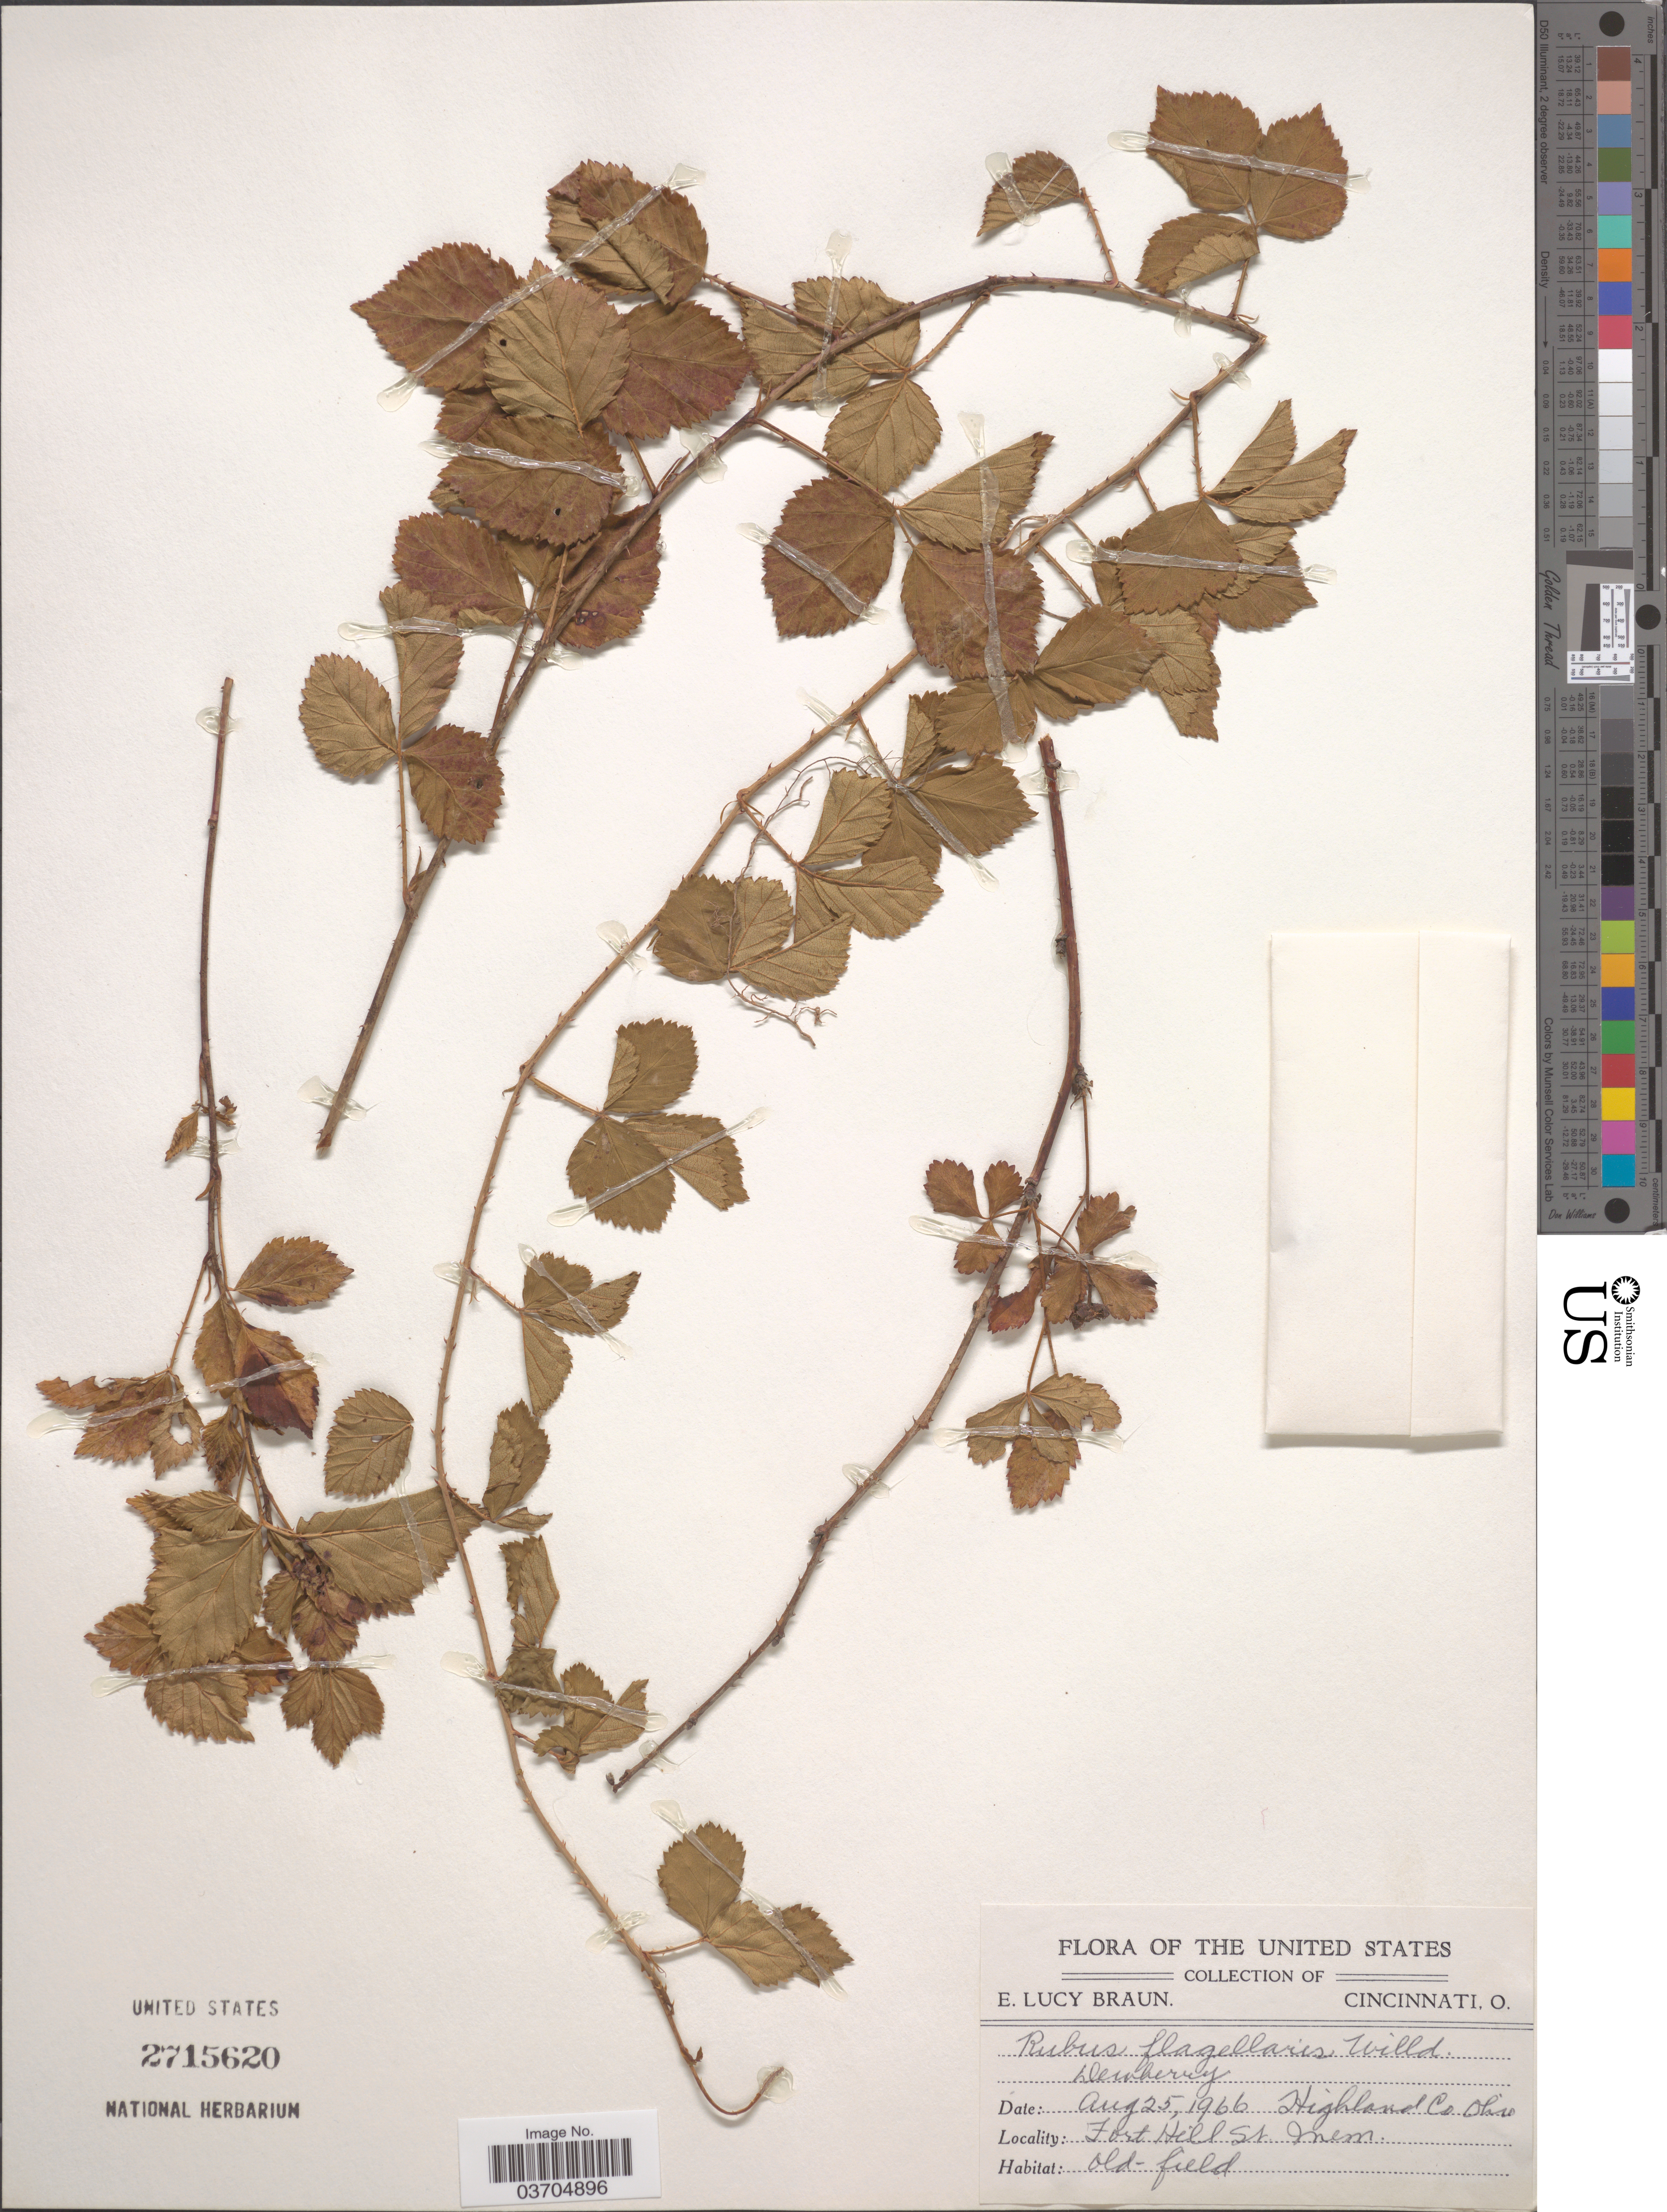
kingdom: Plantae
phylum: Tracheophyta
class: Magnoliopsida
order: Rosales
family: Rosaceae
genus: Rubus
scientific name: Rubus flagellaris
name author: Willd.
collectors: E. L. Braun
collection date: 1966-08-25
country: United States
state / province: Ohio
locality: Highland Co. Fort Hill St. Mem.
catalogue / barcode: US 2715620